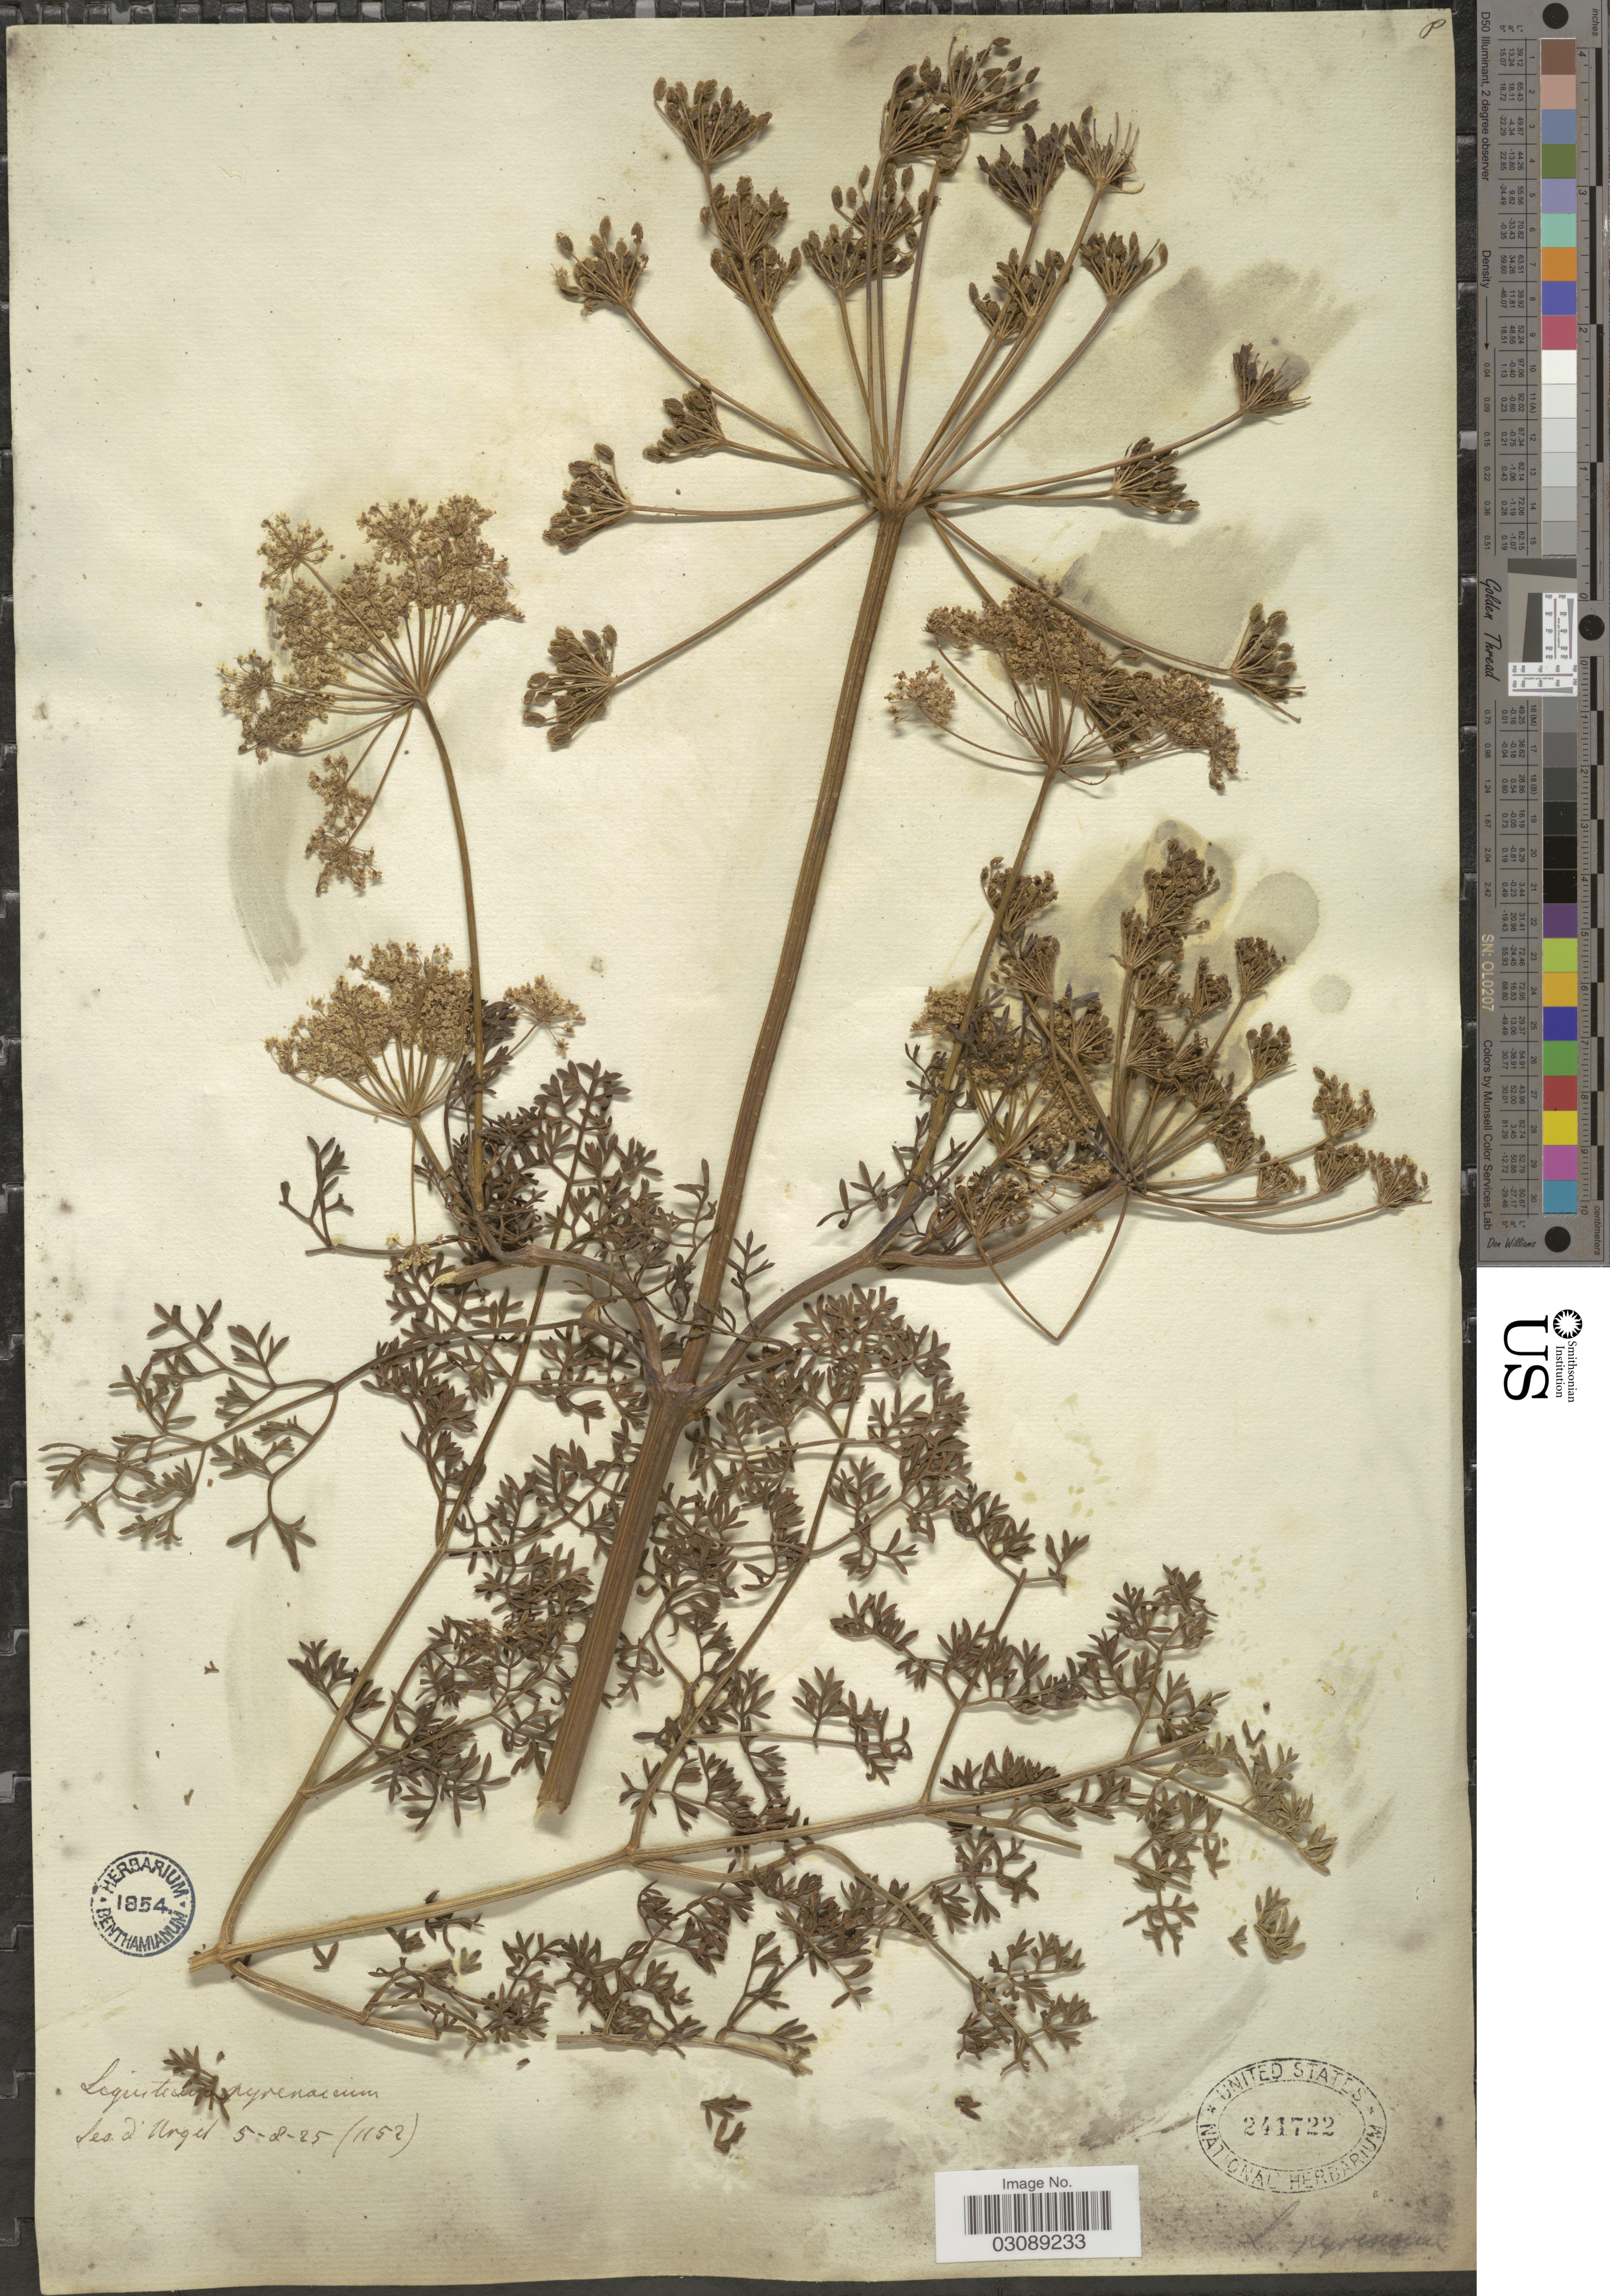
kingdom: Plantae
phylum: Tracheophyta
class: Magnoliopsida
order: Apiales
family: Apiaceae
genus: Ligusticum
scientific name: Ligusticum pyrenaicum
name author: Gouan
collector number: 1152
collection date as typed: Transcribed d/m/y: 5/8/25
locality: Les [interpreted] d'Urget [interpreted].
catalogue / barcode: US 241722